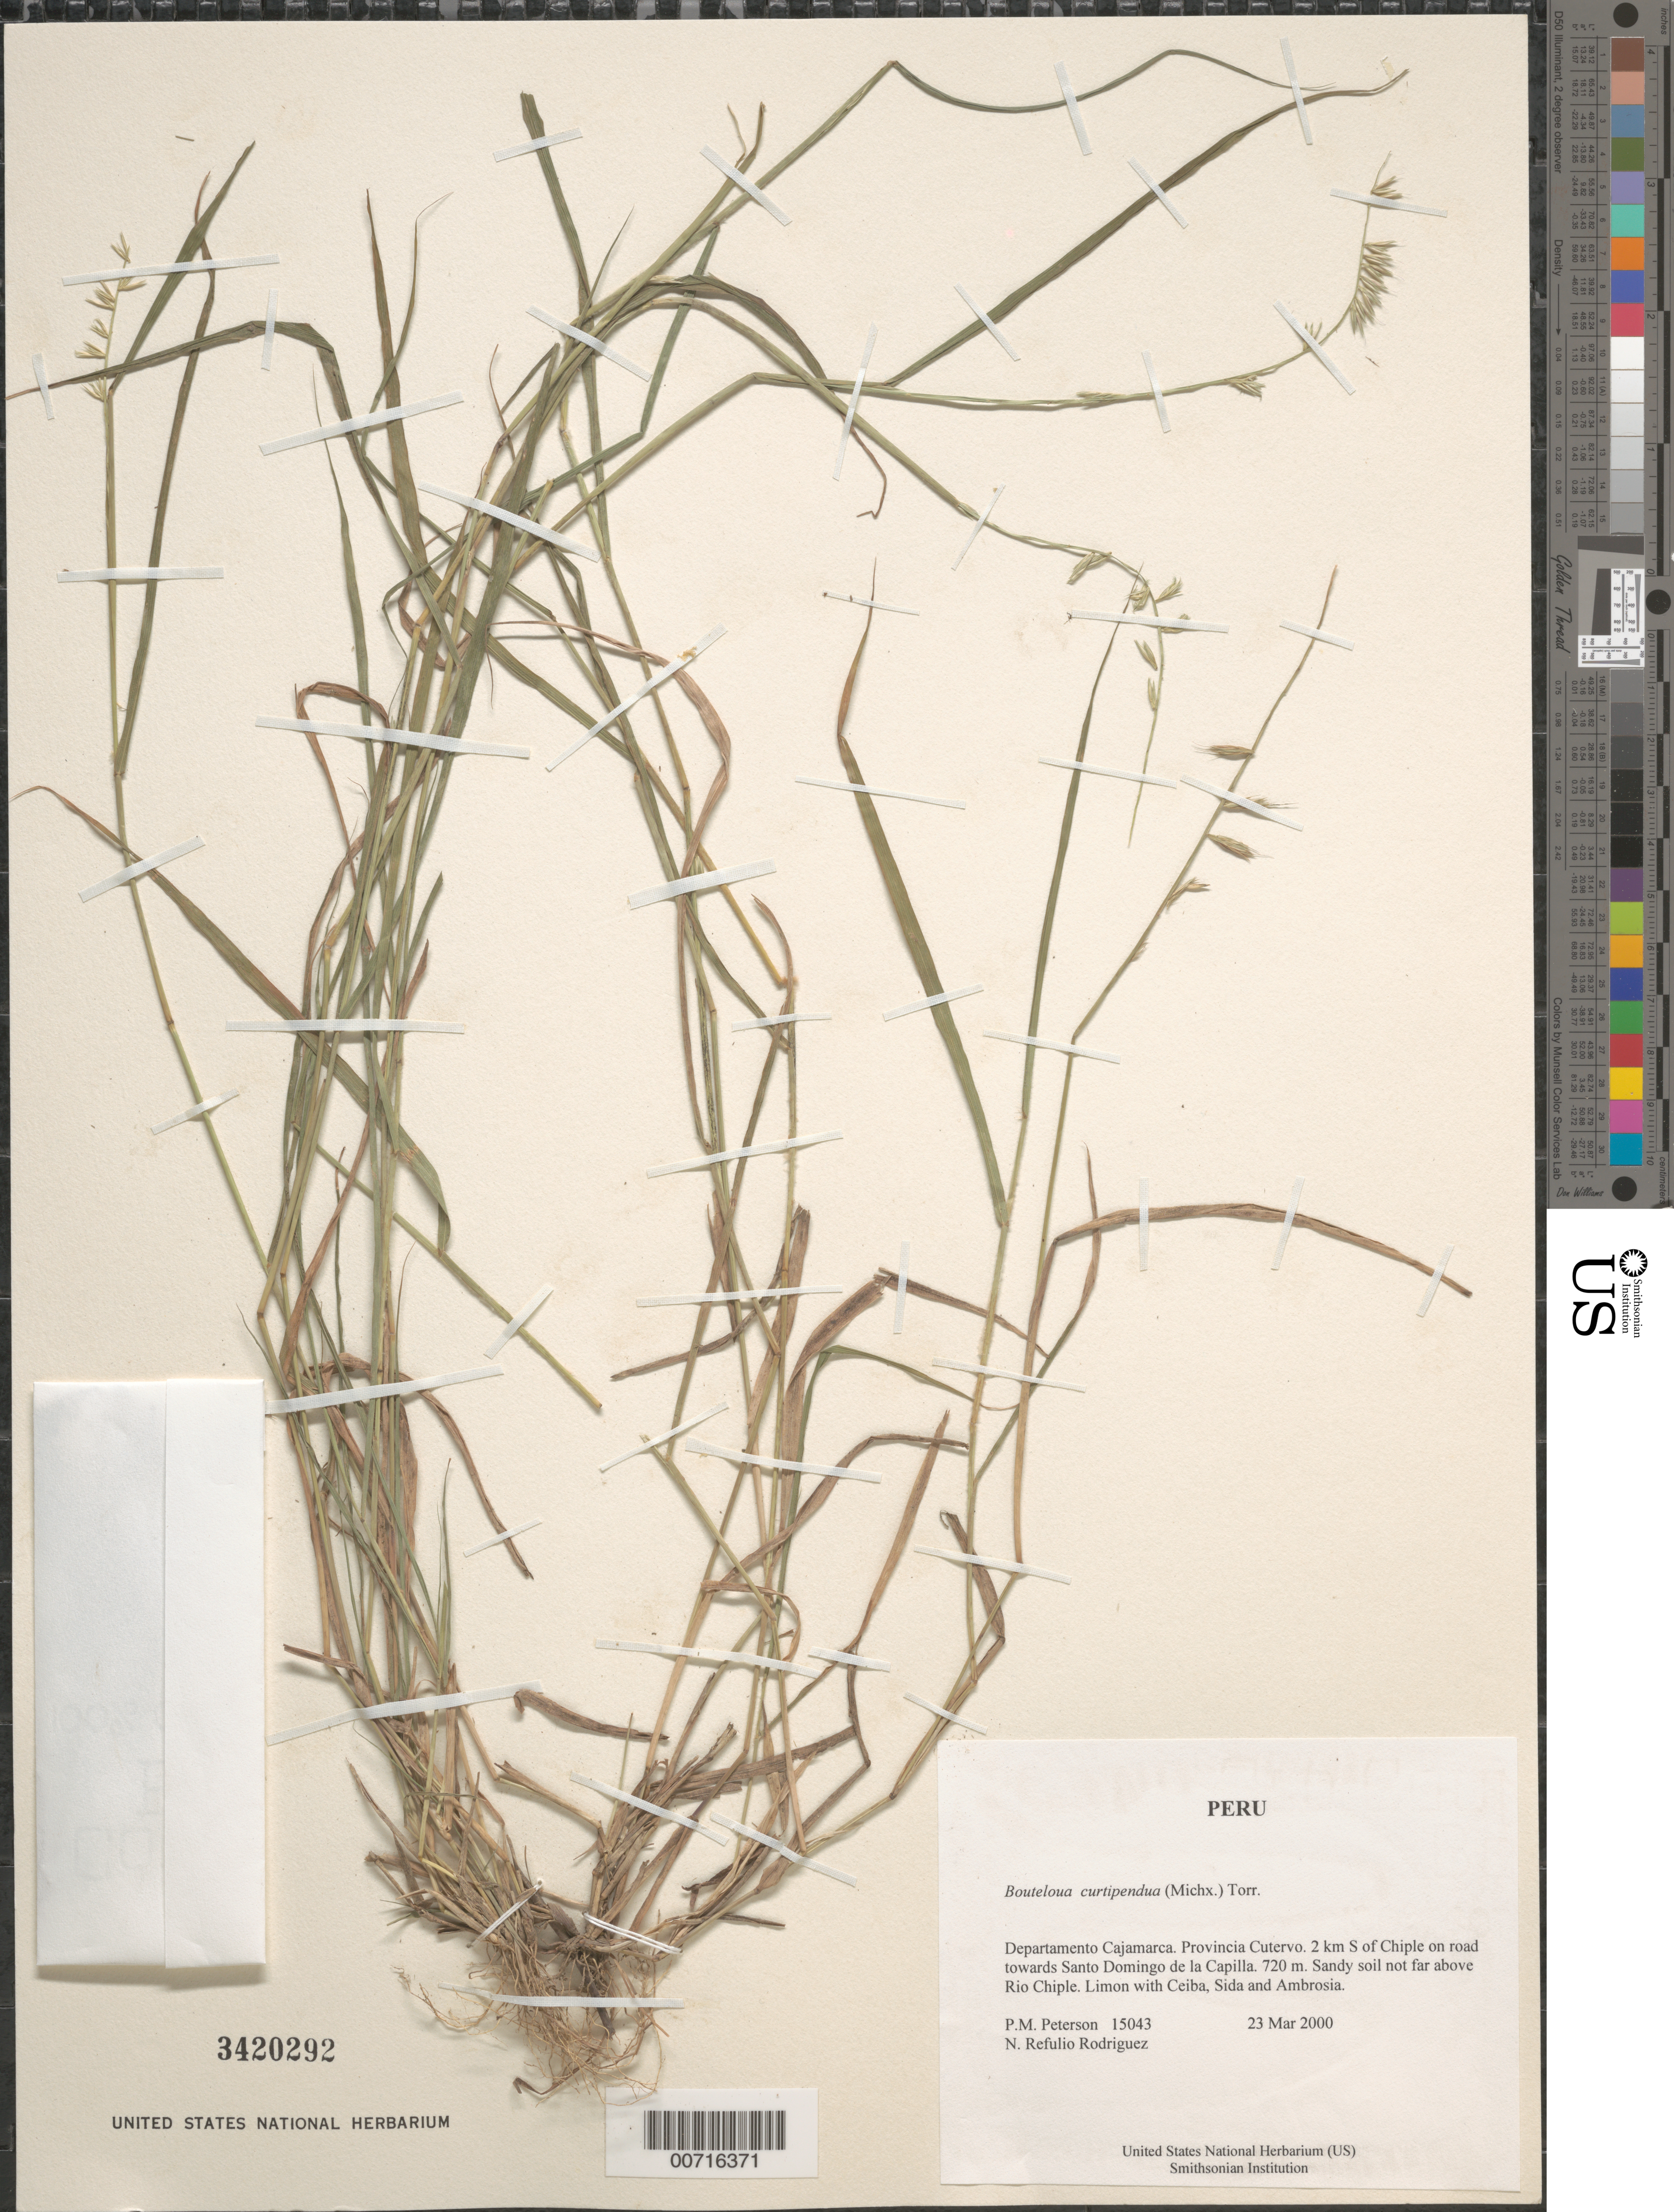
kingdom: Plantae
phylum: Tracheophyta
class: Liliopsida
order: Poales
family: Poaceae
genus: Bouteloua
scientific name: Bouteloua curtipendula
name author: (Michx.) Torr.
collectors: P. M. Peterson & N. Refulio-Rodríguez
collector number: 15043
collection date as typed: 23 Mar 2000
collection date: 2000-03-23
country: Peru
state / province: Cajamarca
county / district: Cutervo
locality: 2 km S of Chiple on road towards Santo Domingo de la Capilla.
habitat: Sandy soil not far above Rio Chiple. Limon with Ceiba, Sida and Ambrosia.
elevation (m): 720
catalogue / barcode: US 3420292